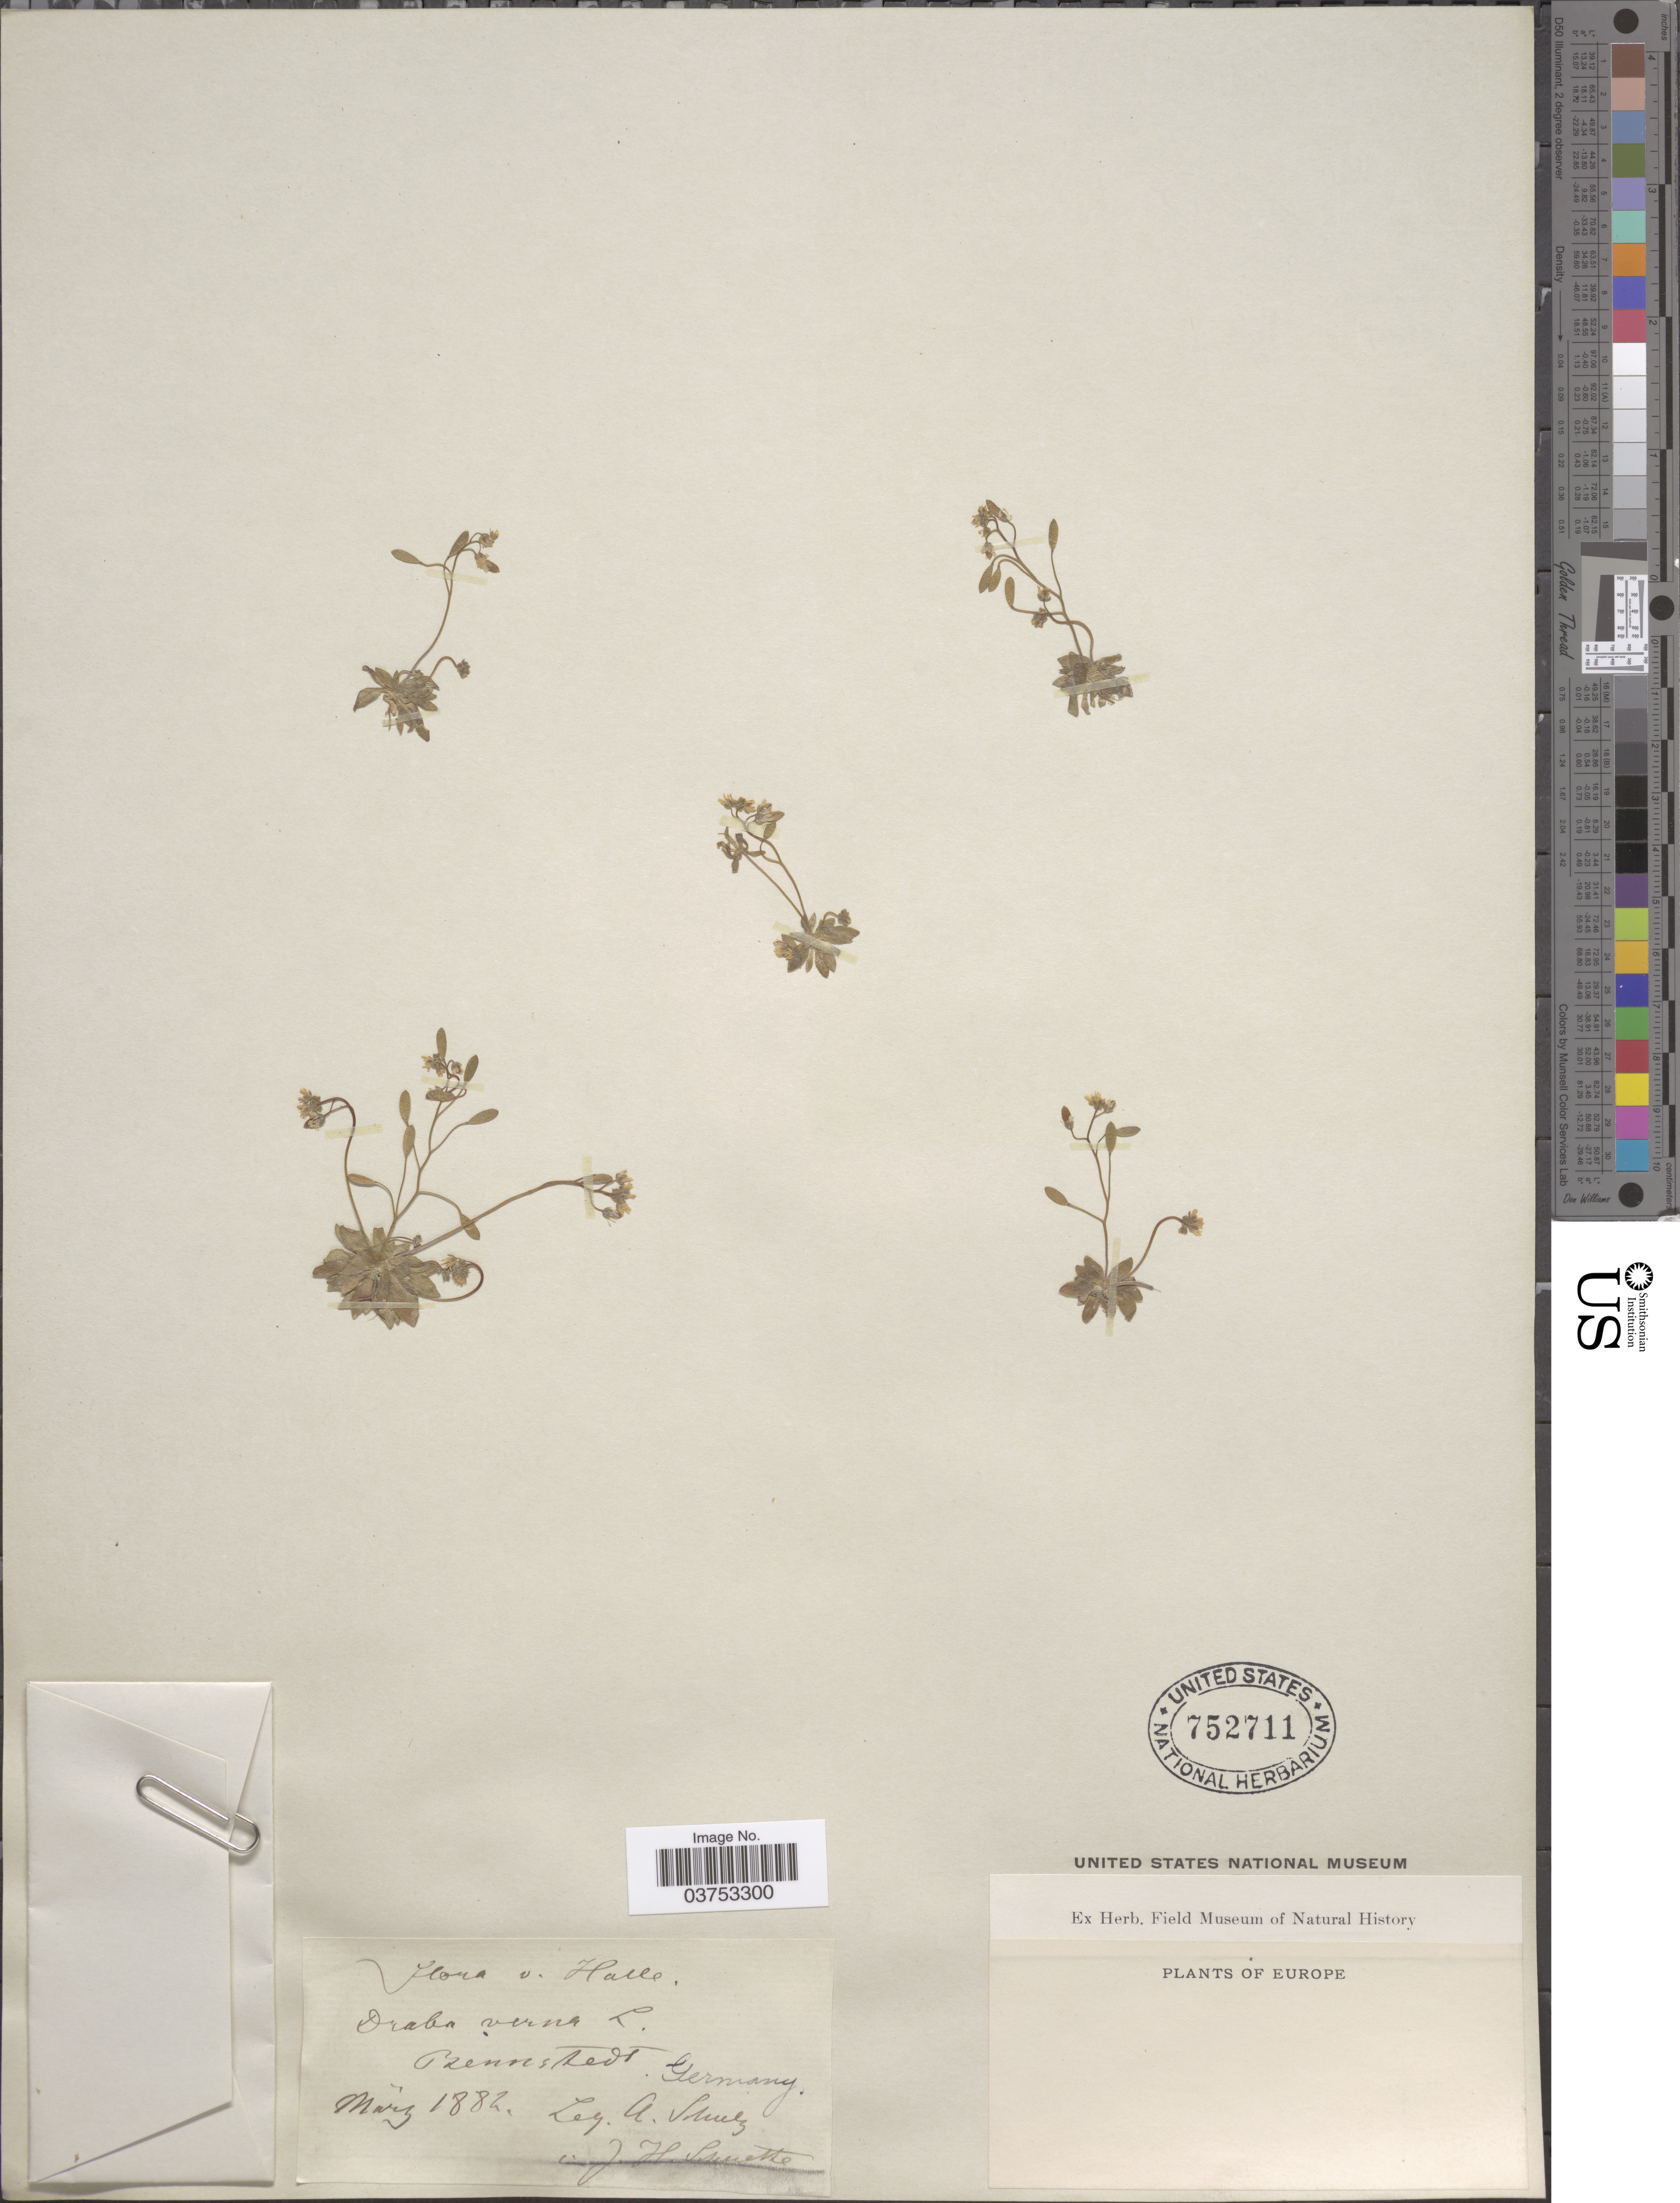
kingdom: Plantae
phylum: Tracheophyta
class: Magnoliopsida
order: Brassicales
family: Brassicaceae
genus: Draba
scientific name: Draba verna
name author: L.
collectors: A. Schulz & J. H. Schuette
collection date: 1882-03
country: Germany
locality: Halle. Bennstedt.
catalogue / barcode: US 752711